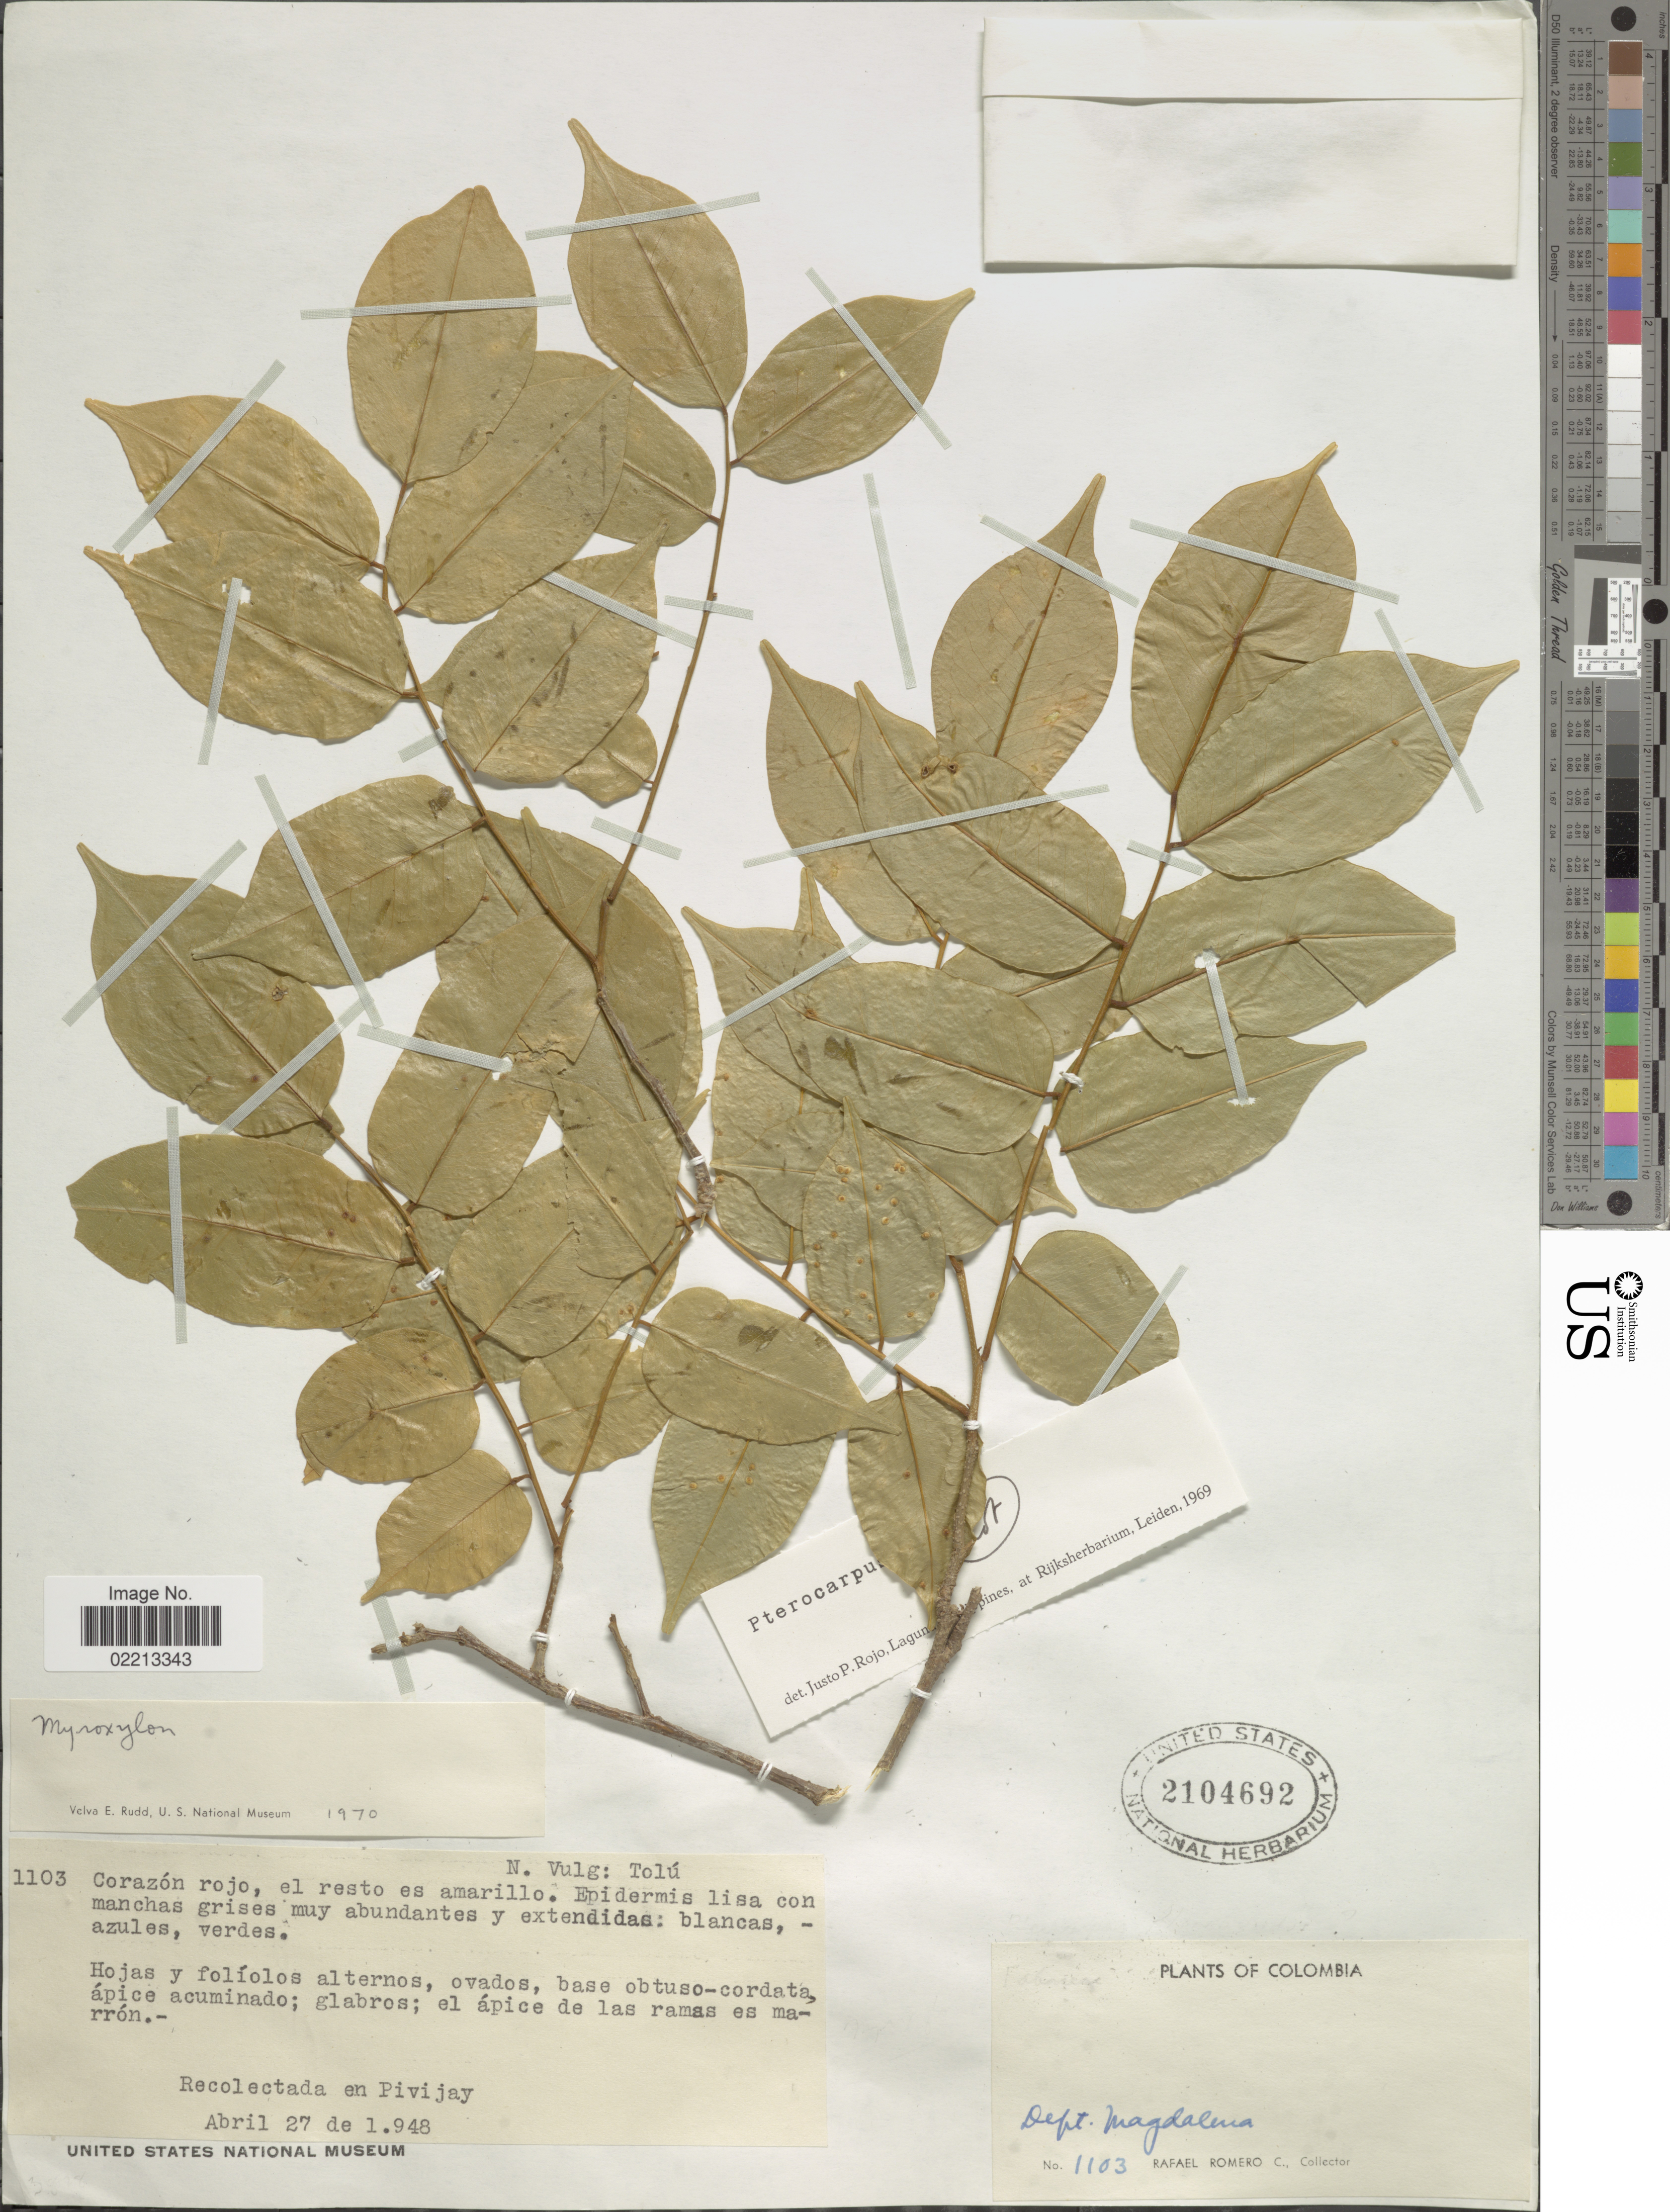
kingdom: Plantae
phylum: Tracheophyta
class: Magnoliopsida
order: Fabales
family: Fabaceae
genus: Myroxylon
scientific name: Myroxylon peruiferum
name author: L. f.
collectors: R. Romero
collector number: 1103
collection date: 1948-04-27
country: Colombia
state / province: Magdalena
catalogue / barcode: US 2104692